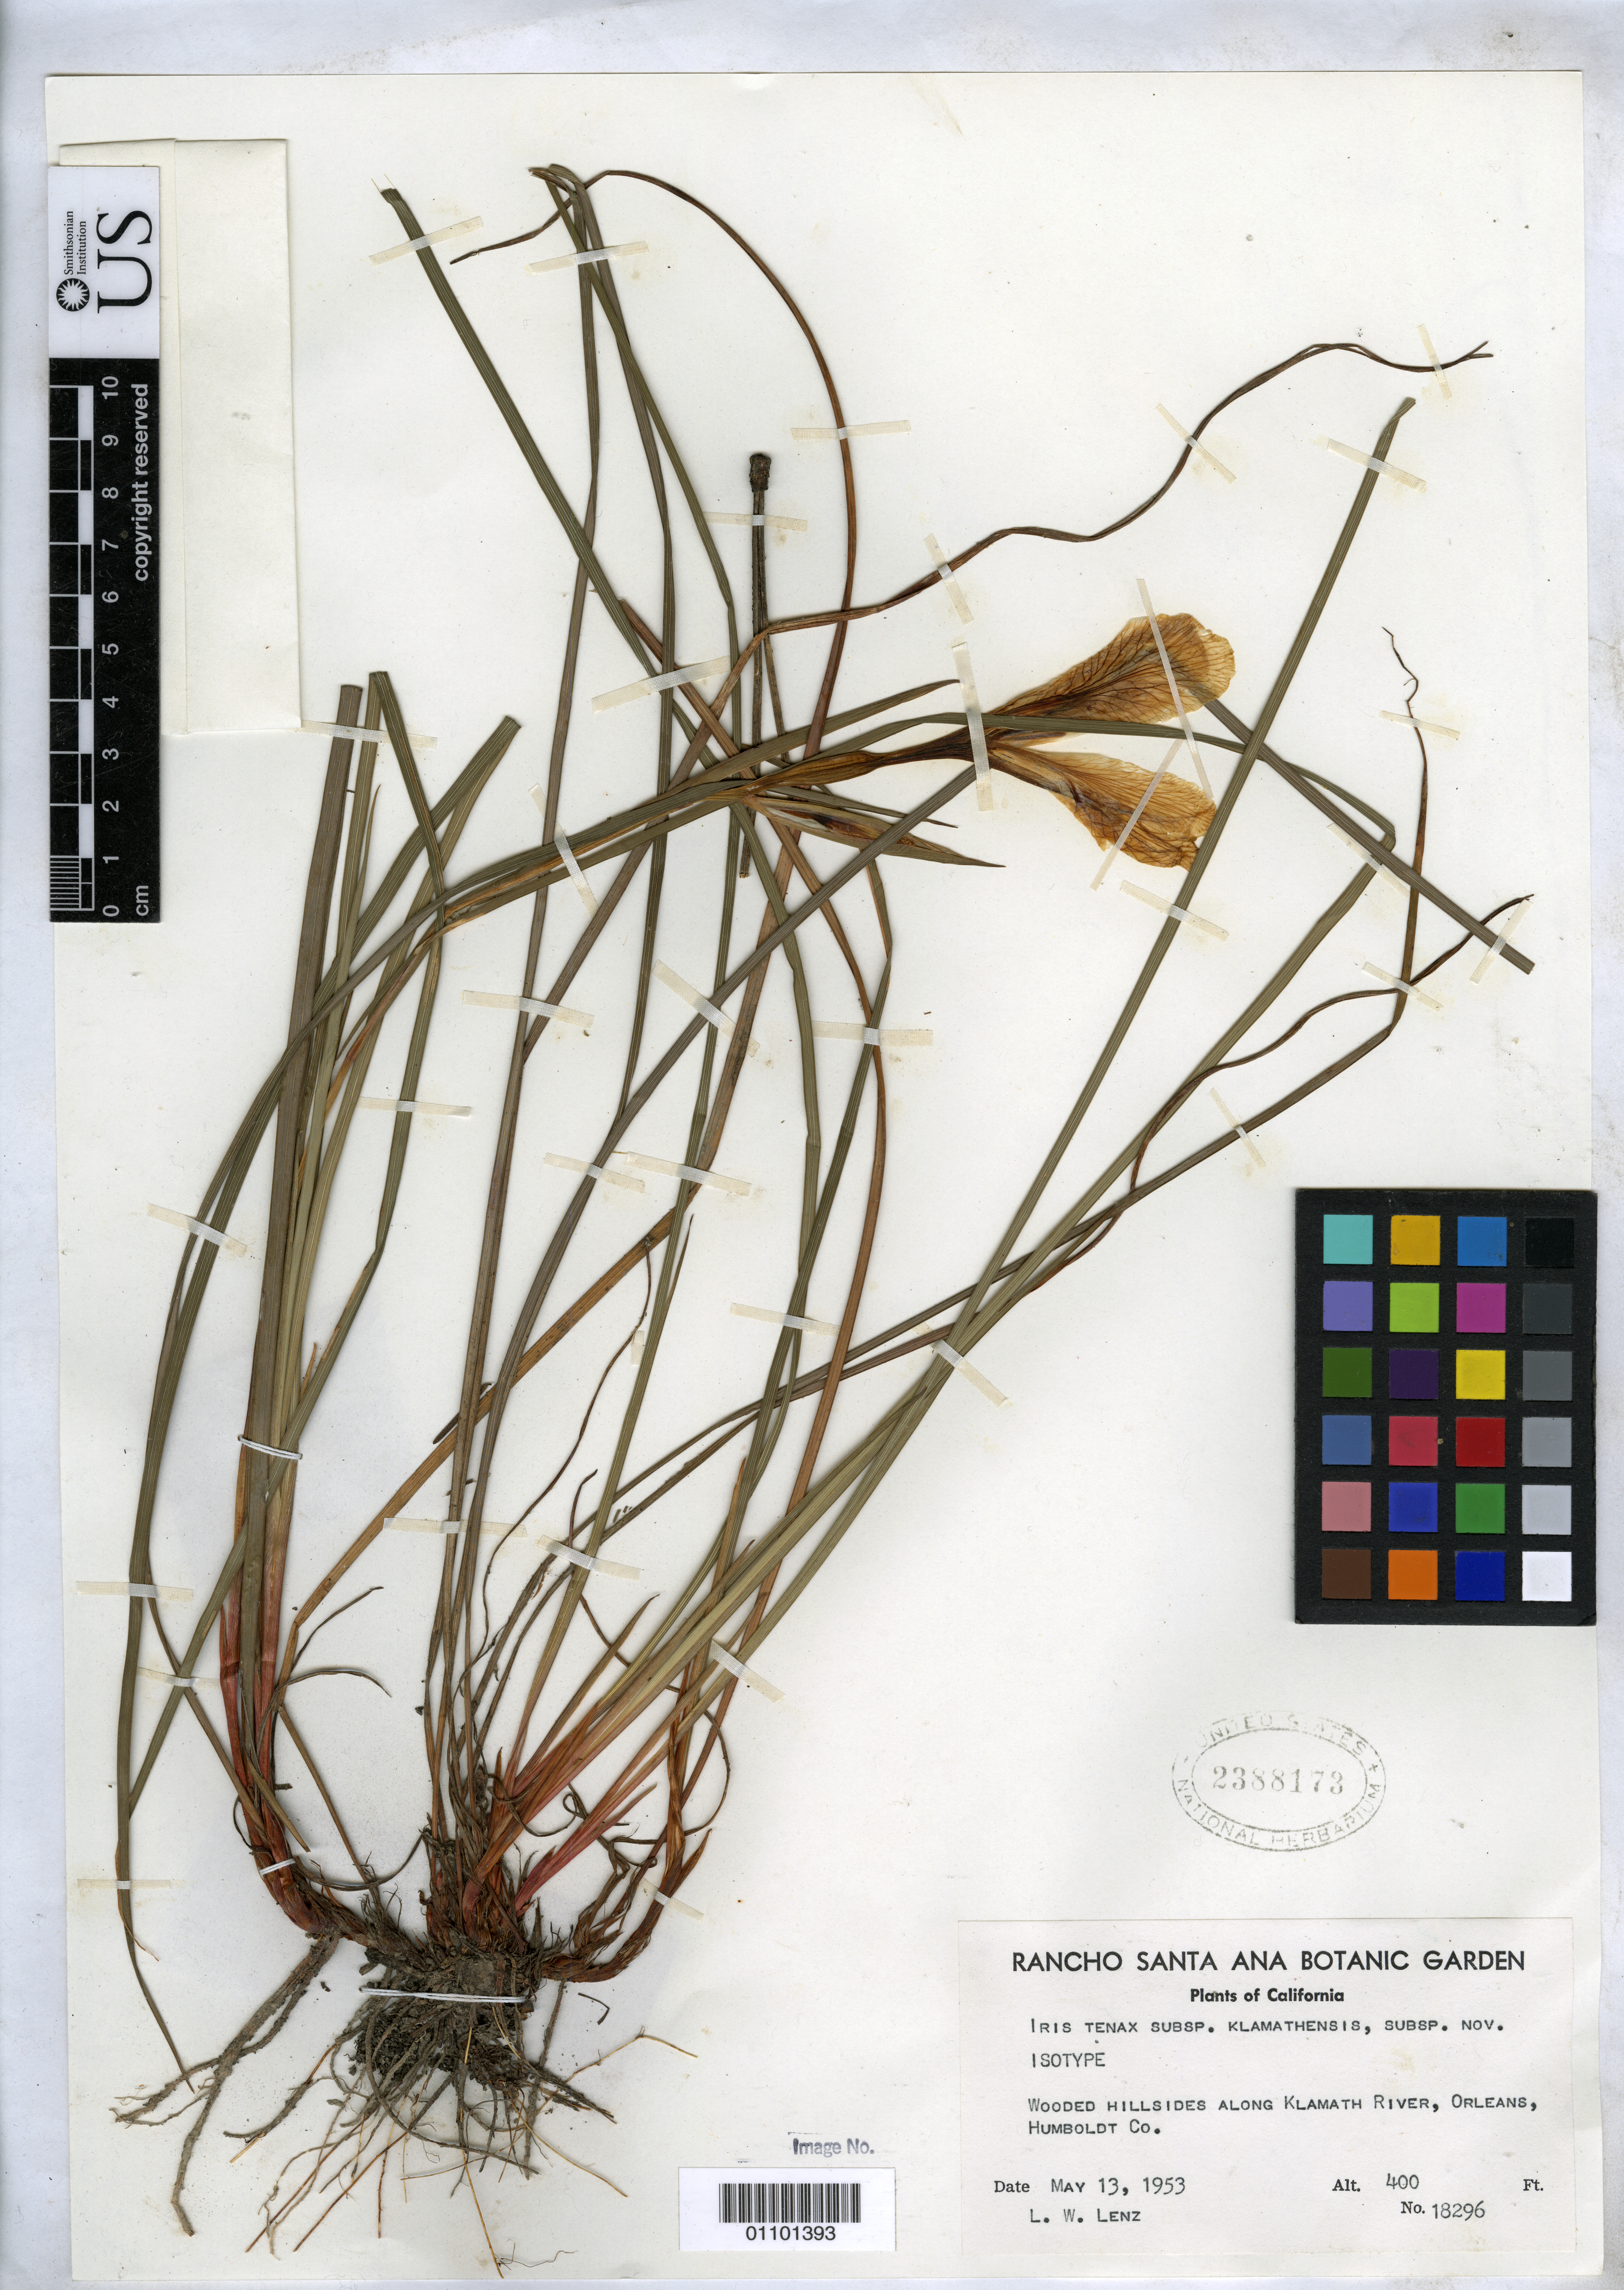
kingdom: Plantae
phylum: Tracheophyta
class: Liliopsida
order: Asparagales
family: Iridaceae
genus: Iris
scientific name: Iris tenax var. klamathensis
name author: L.W. Lenz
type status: Isotype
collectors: L. Lenz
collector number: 18296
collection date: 1953-05-13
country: United States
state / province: California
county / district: Humboldt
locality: Wooded hillsides along Klamath River, Orleans.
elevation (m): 122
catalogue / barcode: US 2388173